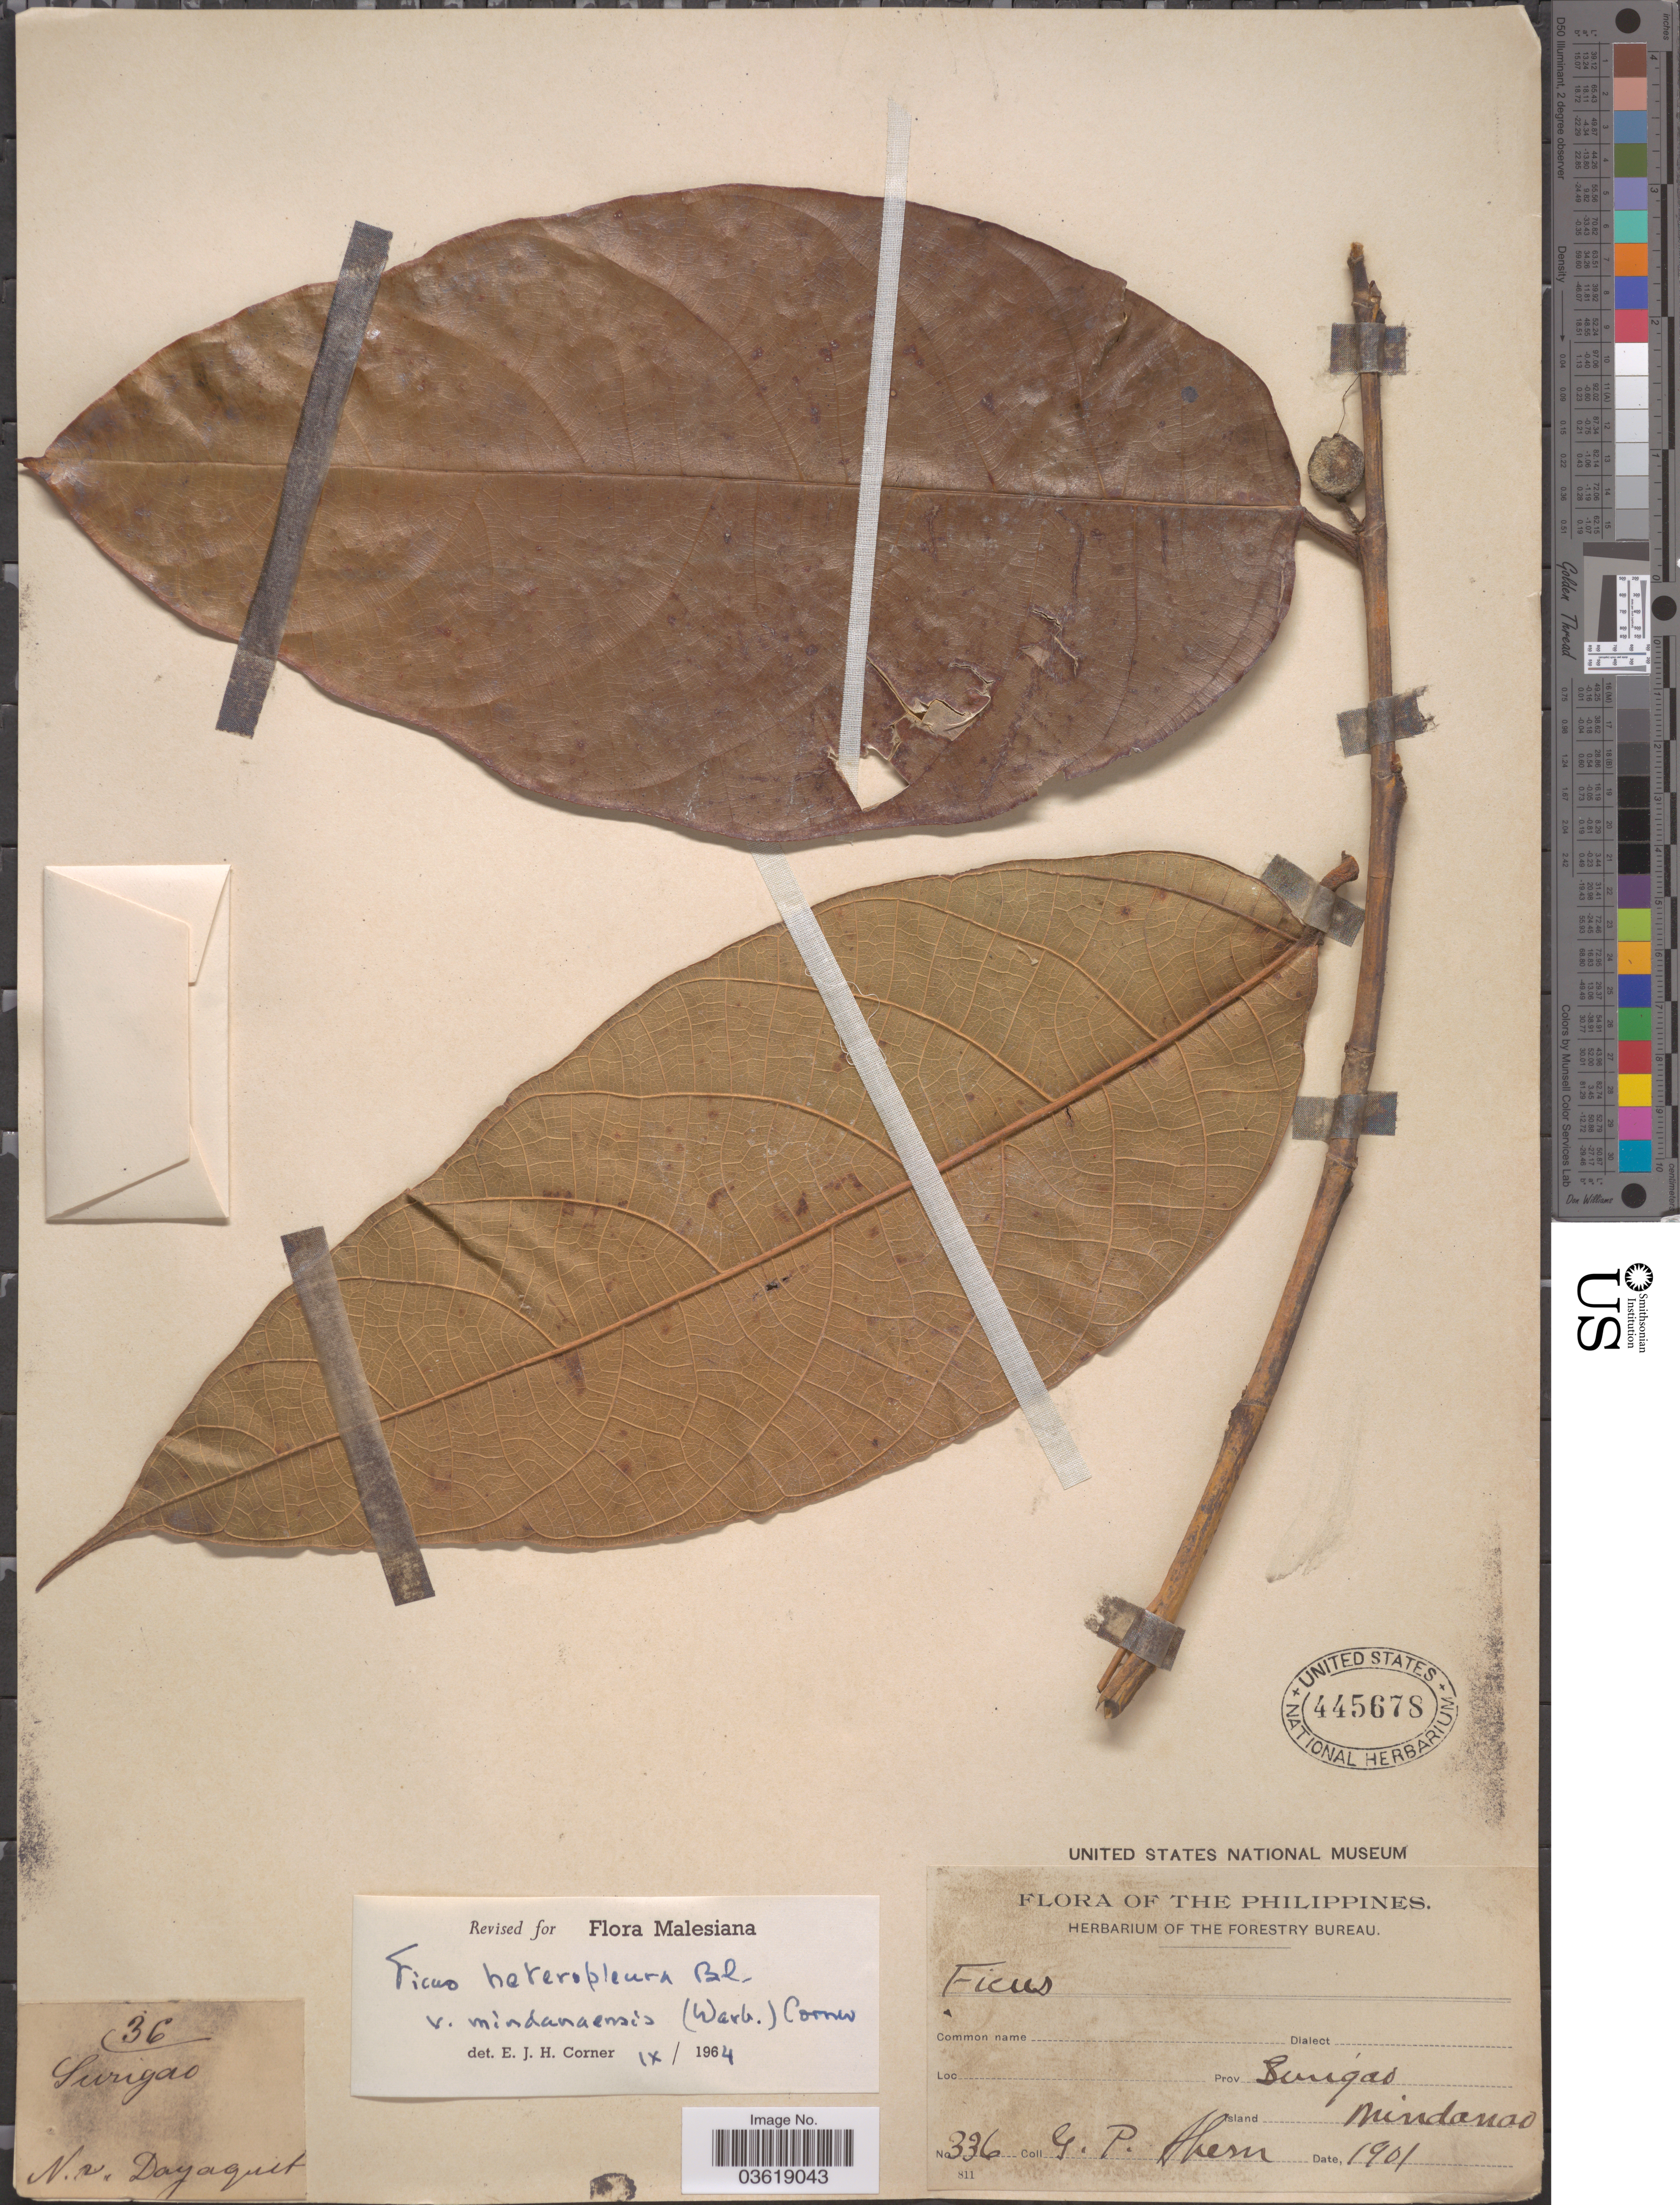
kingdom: Plantae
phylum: Tracheophyta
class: Magnoliopsida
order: Rosales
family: Moraceae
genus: Ficus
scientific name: Ficus heteropleura var. mindanaensis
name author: (Warb.) Corner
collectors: G. Ahern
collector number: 336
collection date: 1901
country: Philippines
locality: Prov. Surigao. Island Mindanao.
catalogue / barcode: US 445678